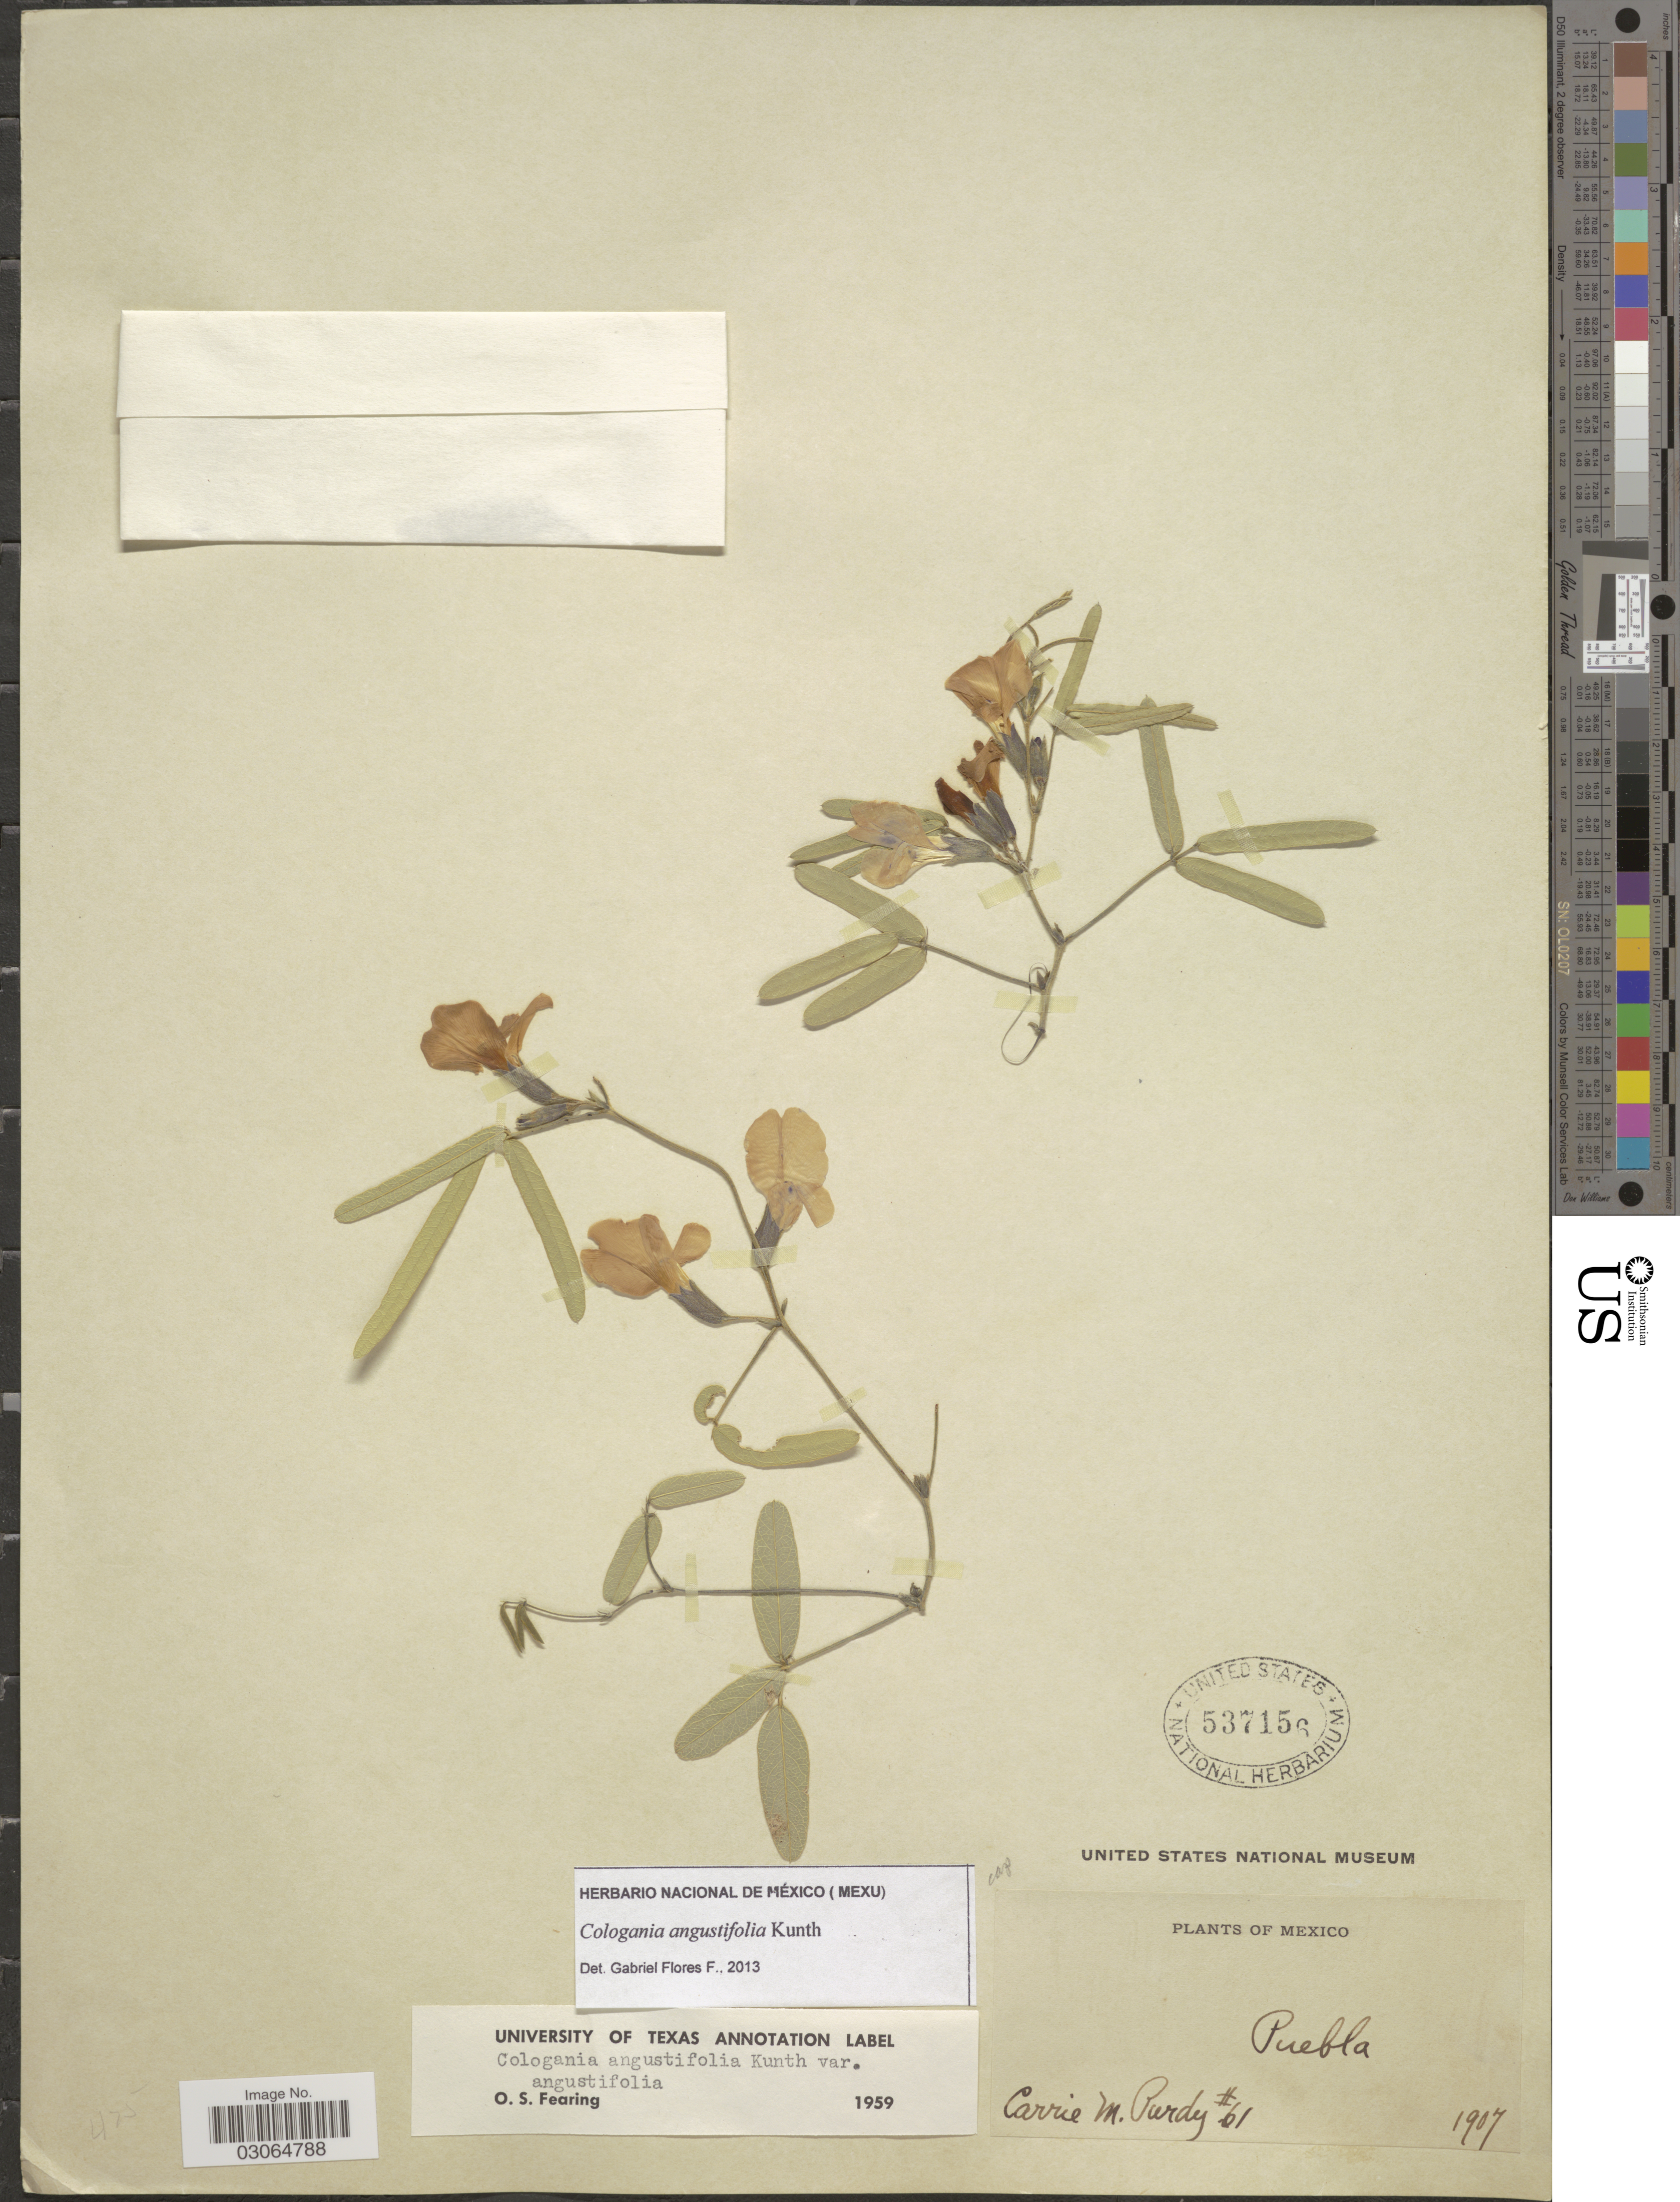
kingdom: Plantae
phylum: Tracheophyta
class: Magnoliopsida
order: Fabales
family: Fabaceae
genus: Cologania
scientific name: Cologania angustifolia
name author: Kunth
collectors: C. M. Purdy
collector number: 61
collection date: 1907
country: Mexico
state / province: Puebla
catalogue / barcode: US 537156